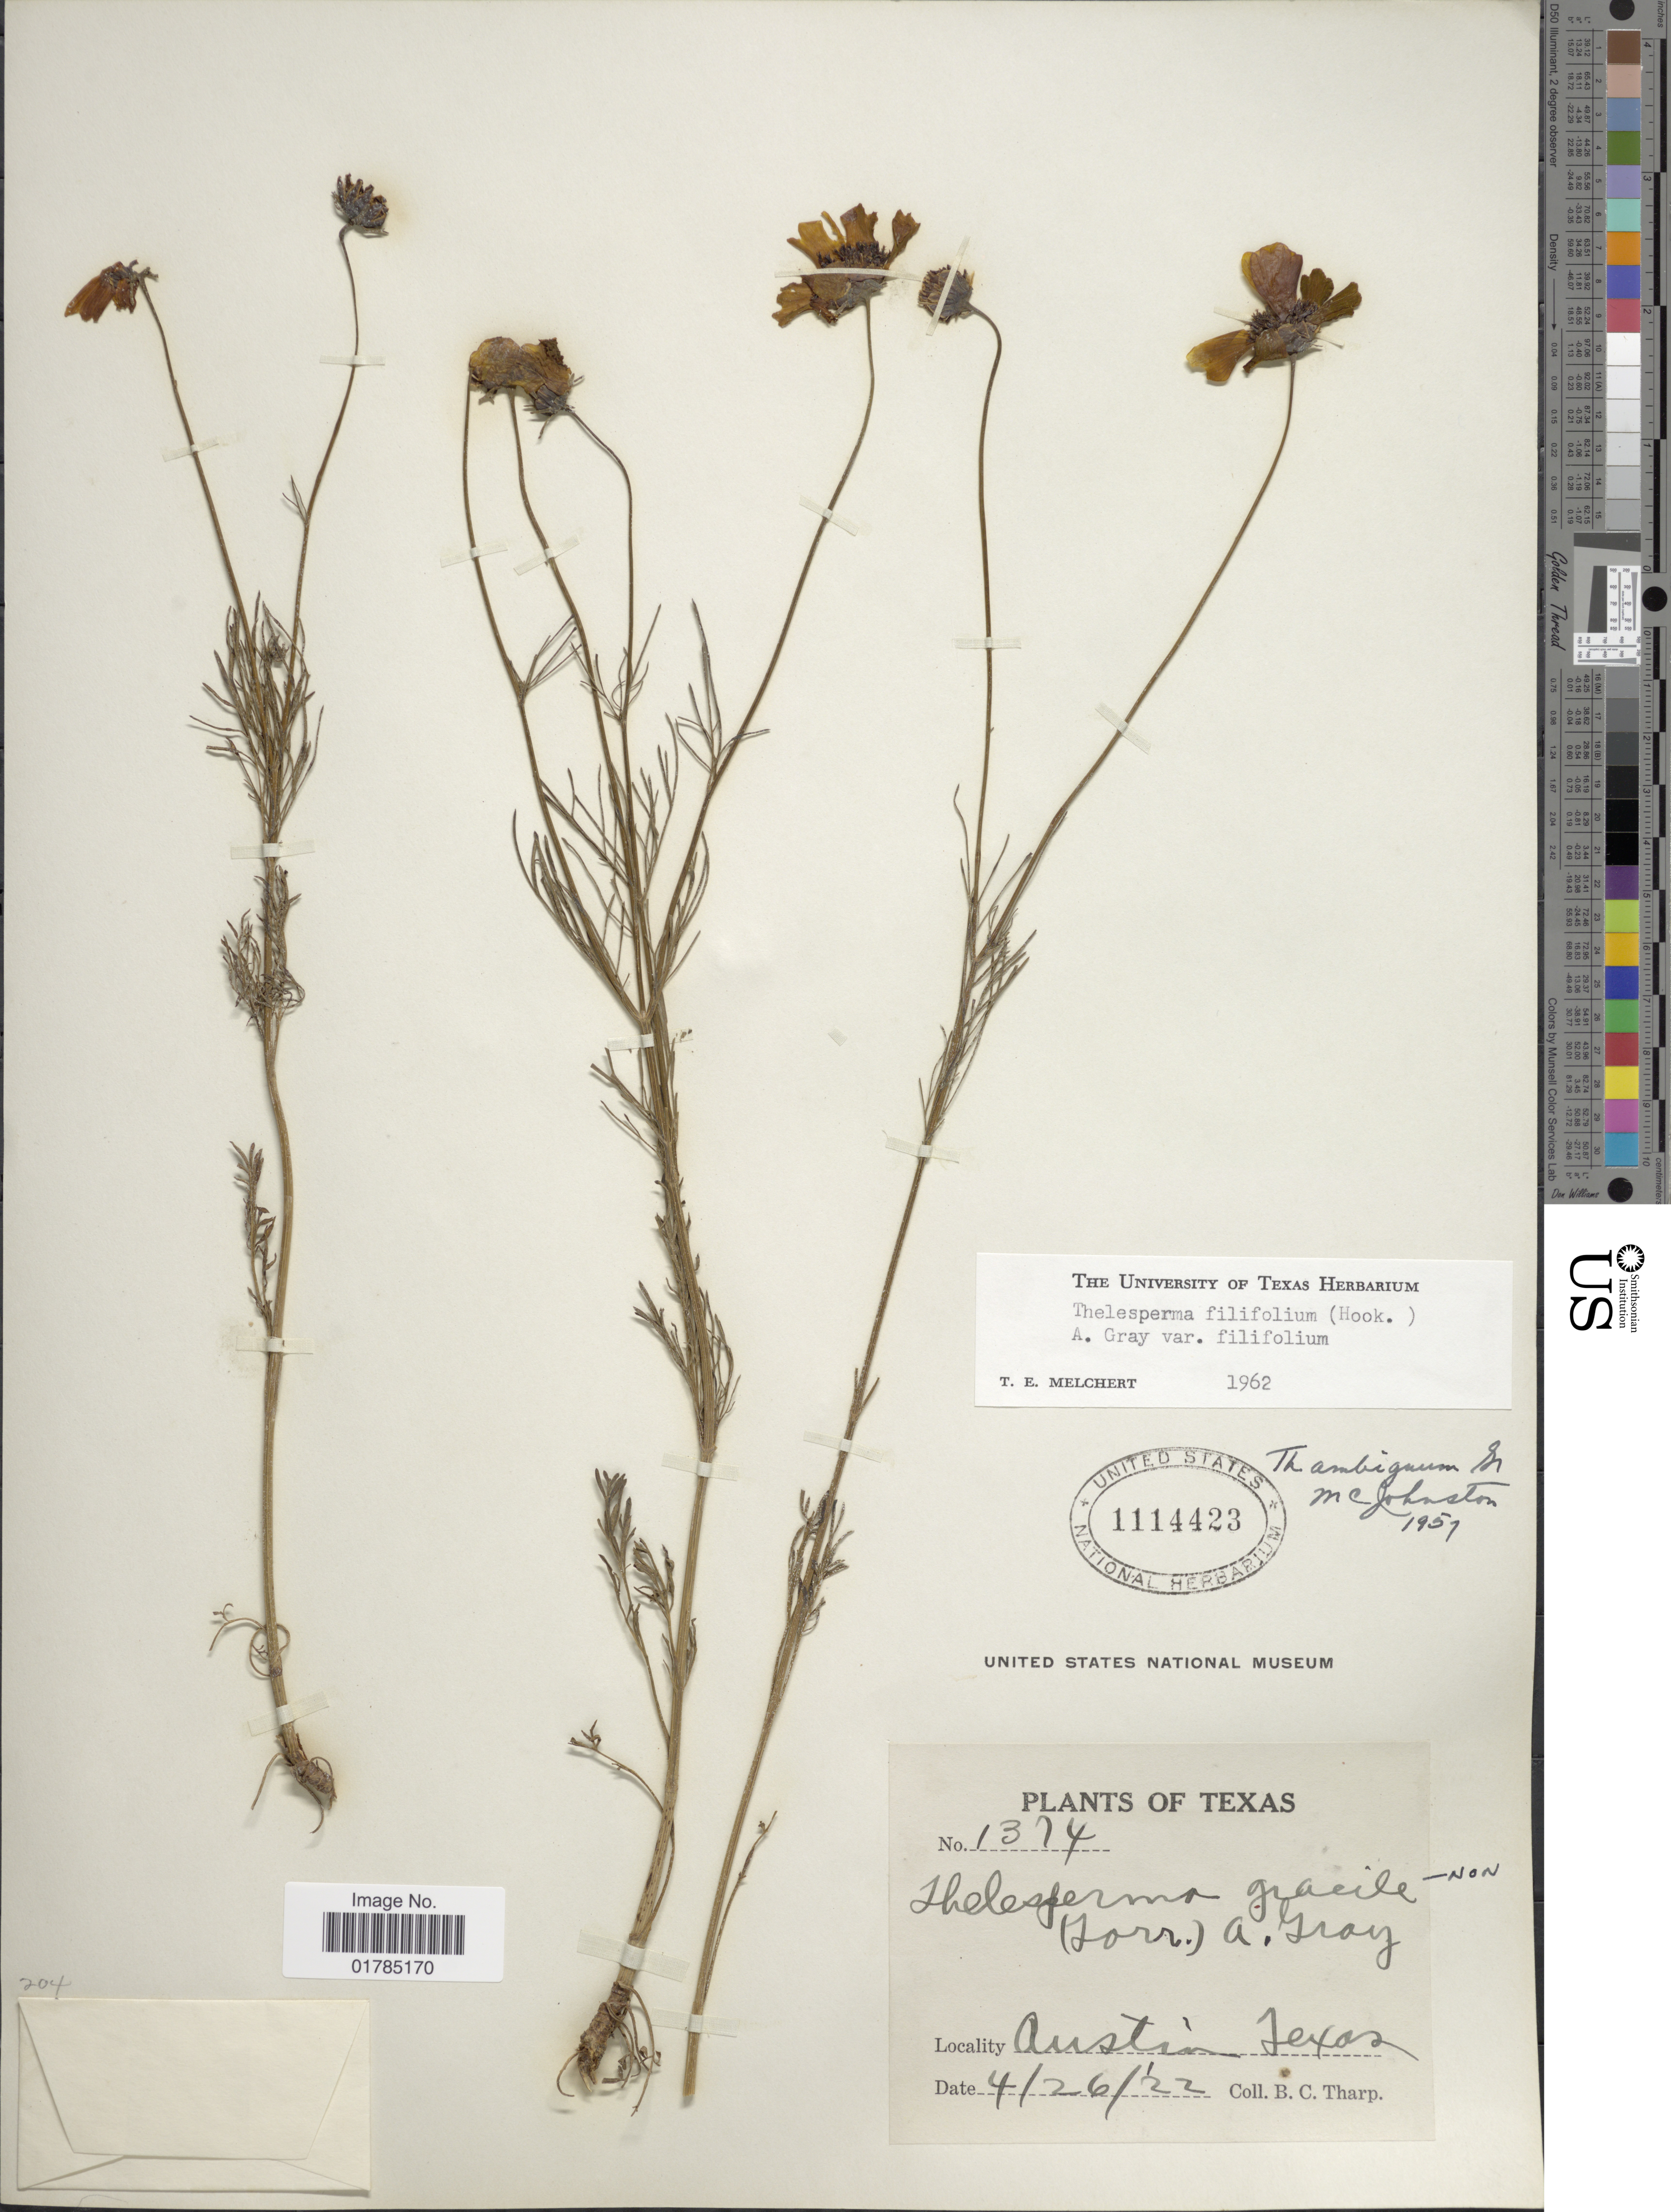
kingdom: Plantae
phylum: Tracheophyta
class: Magnoliopsida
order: Asterales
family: Asteraceae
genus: Thelesperma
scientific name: Thelesperma filifolium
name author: (Hook.) A. Gray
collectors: B. C. Tharp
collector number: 1374*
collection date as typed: Transcribed d/m/y: 26/4/22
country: United States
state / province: Texas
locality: Austin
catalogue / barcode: US 1114423